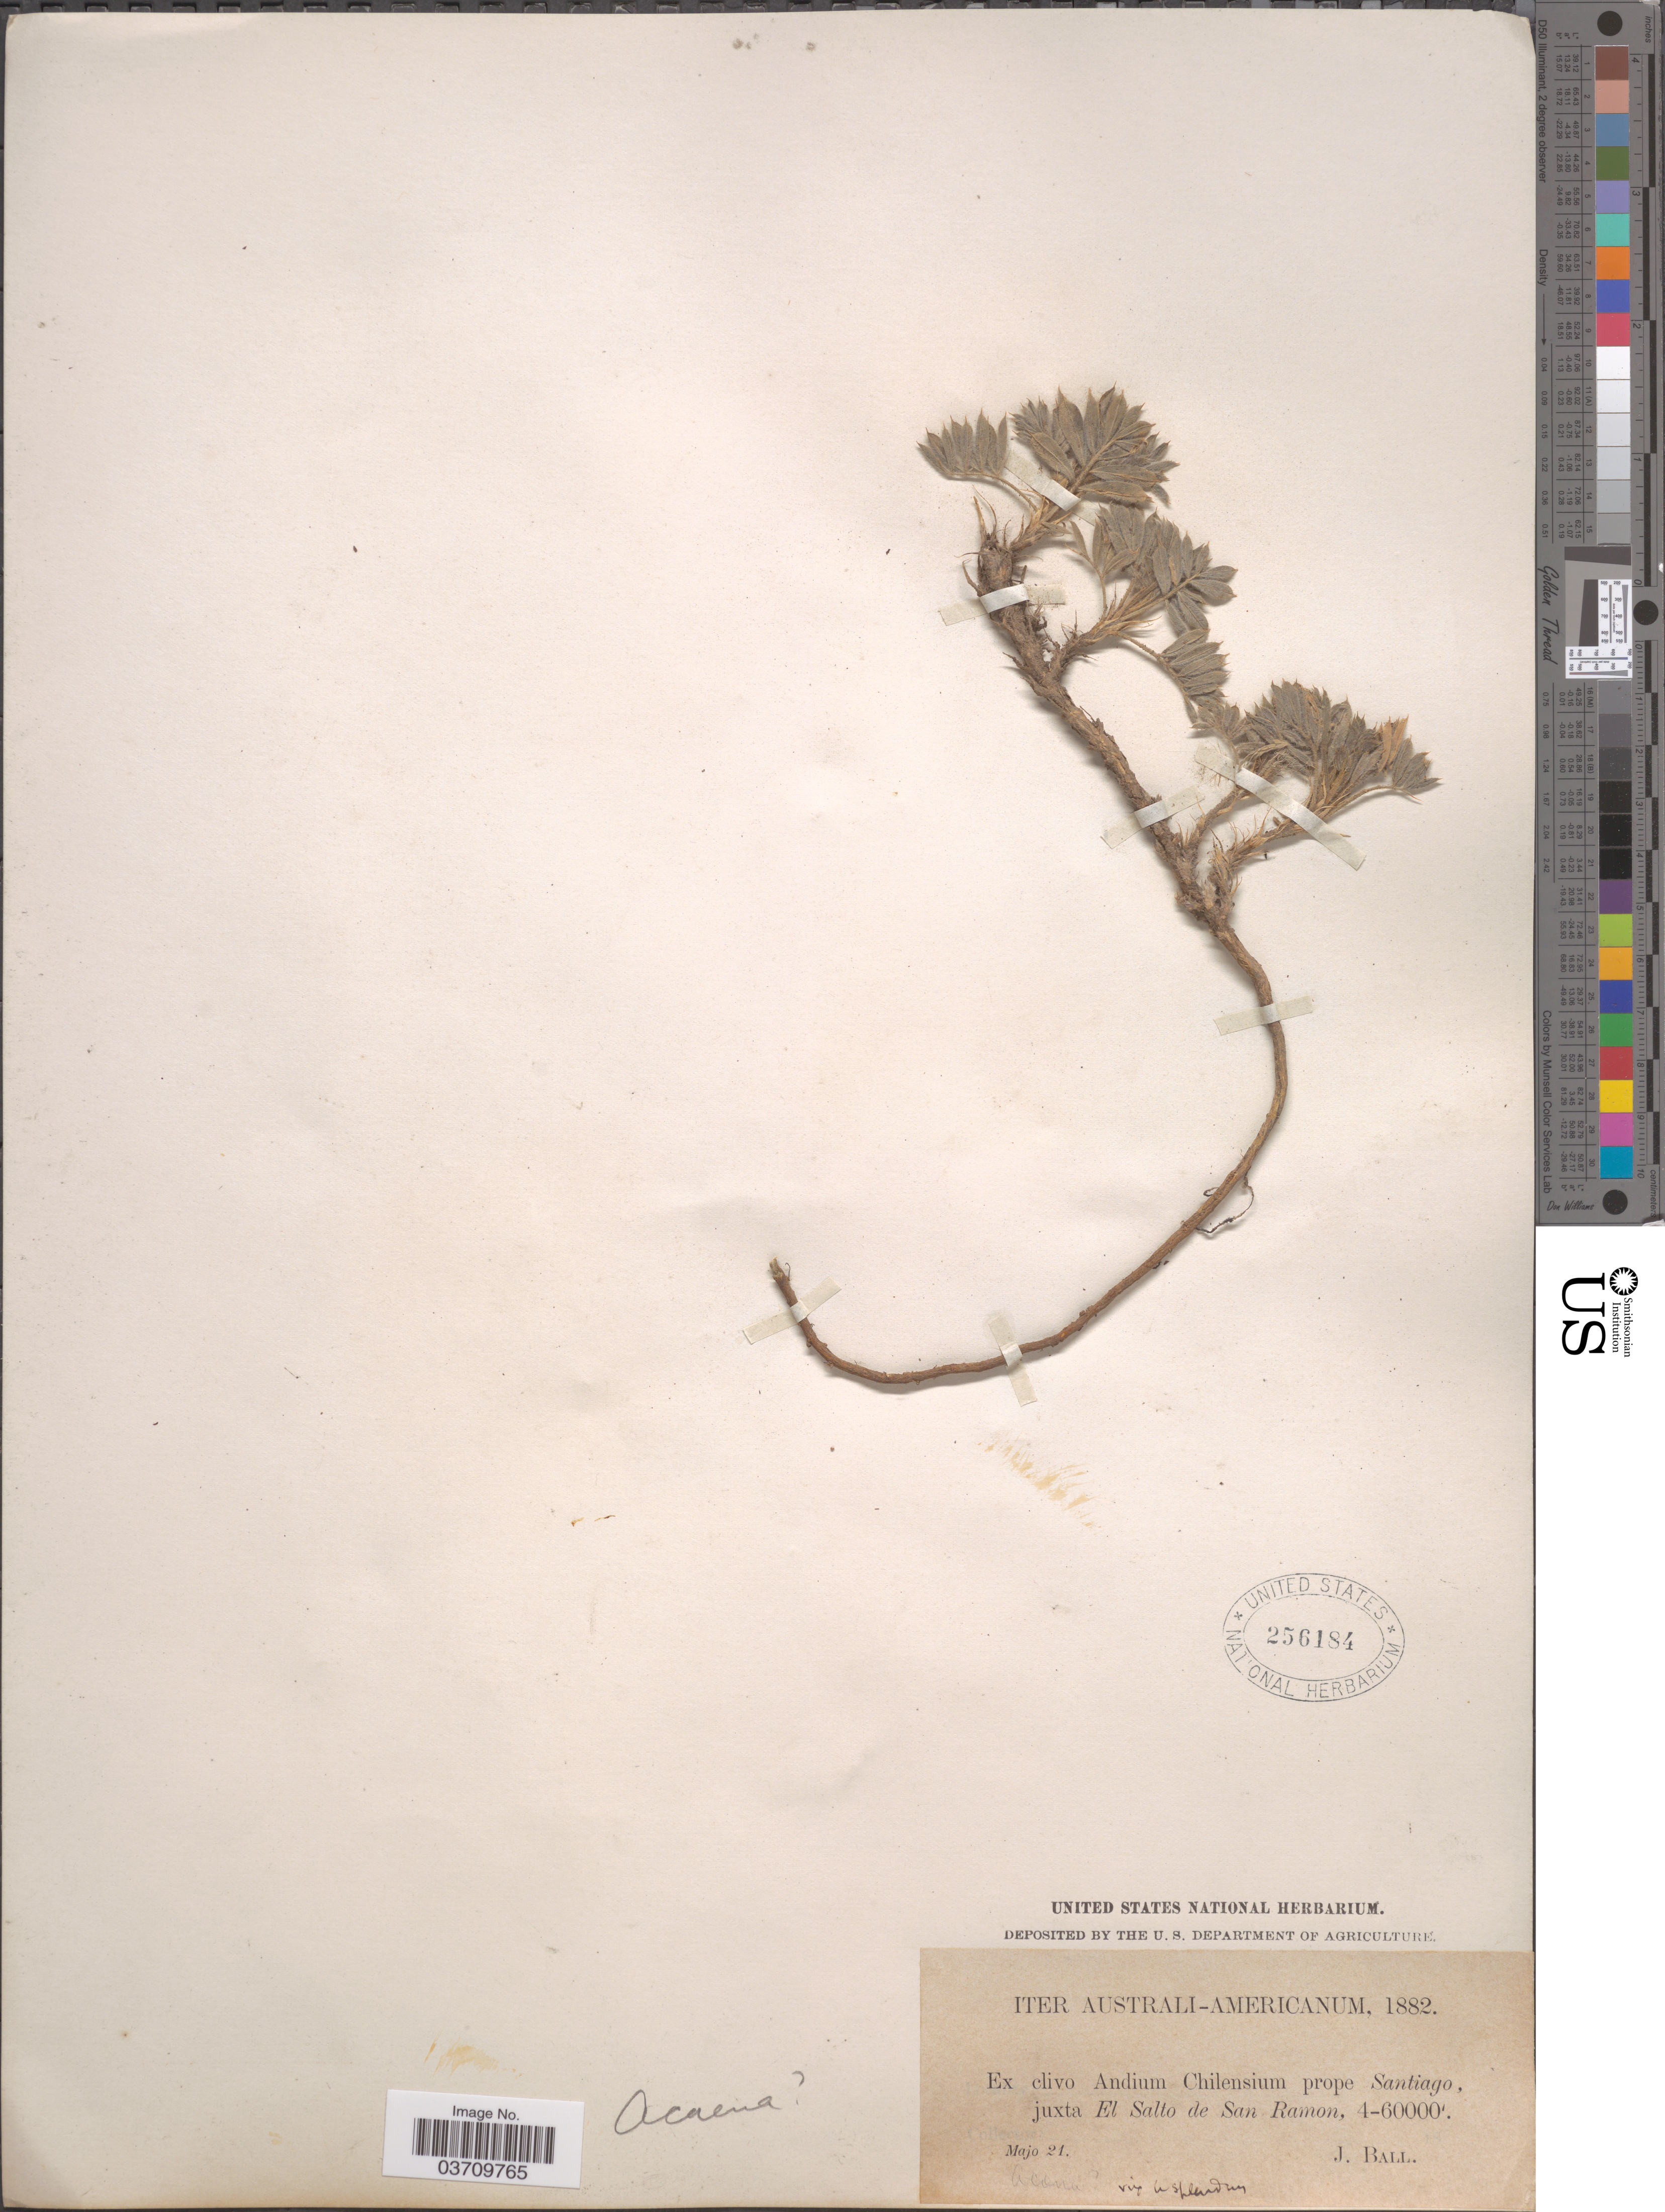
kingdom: Plantae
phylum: Tracheophyta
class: Magnoliopsida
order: Rosales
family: Rosaceae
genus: Acaena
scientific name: Acaena sp.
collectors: J. Ball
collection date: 1882-05-21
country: Chile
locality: Iter Australi-Americanum. Ex clivo Andium Chilensium prope Santiago, juxta El Salto de San Ramon.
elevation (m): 12192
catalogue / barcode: US 256184